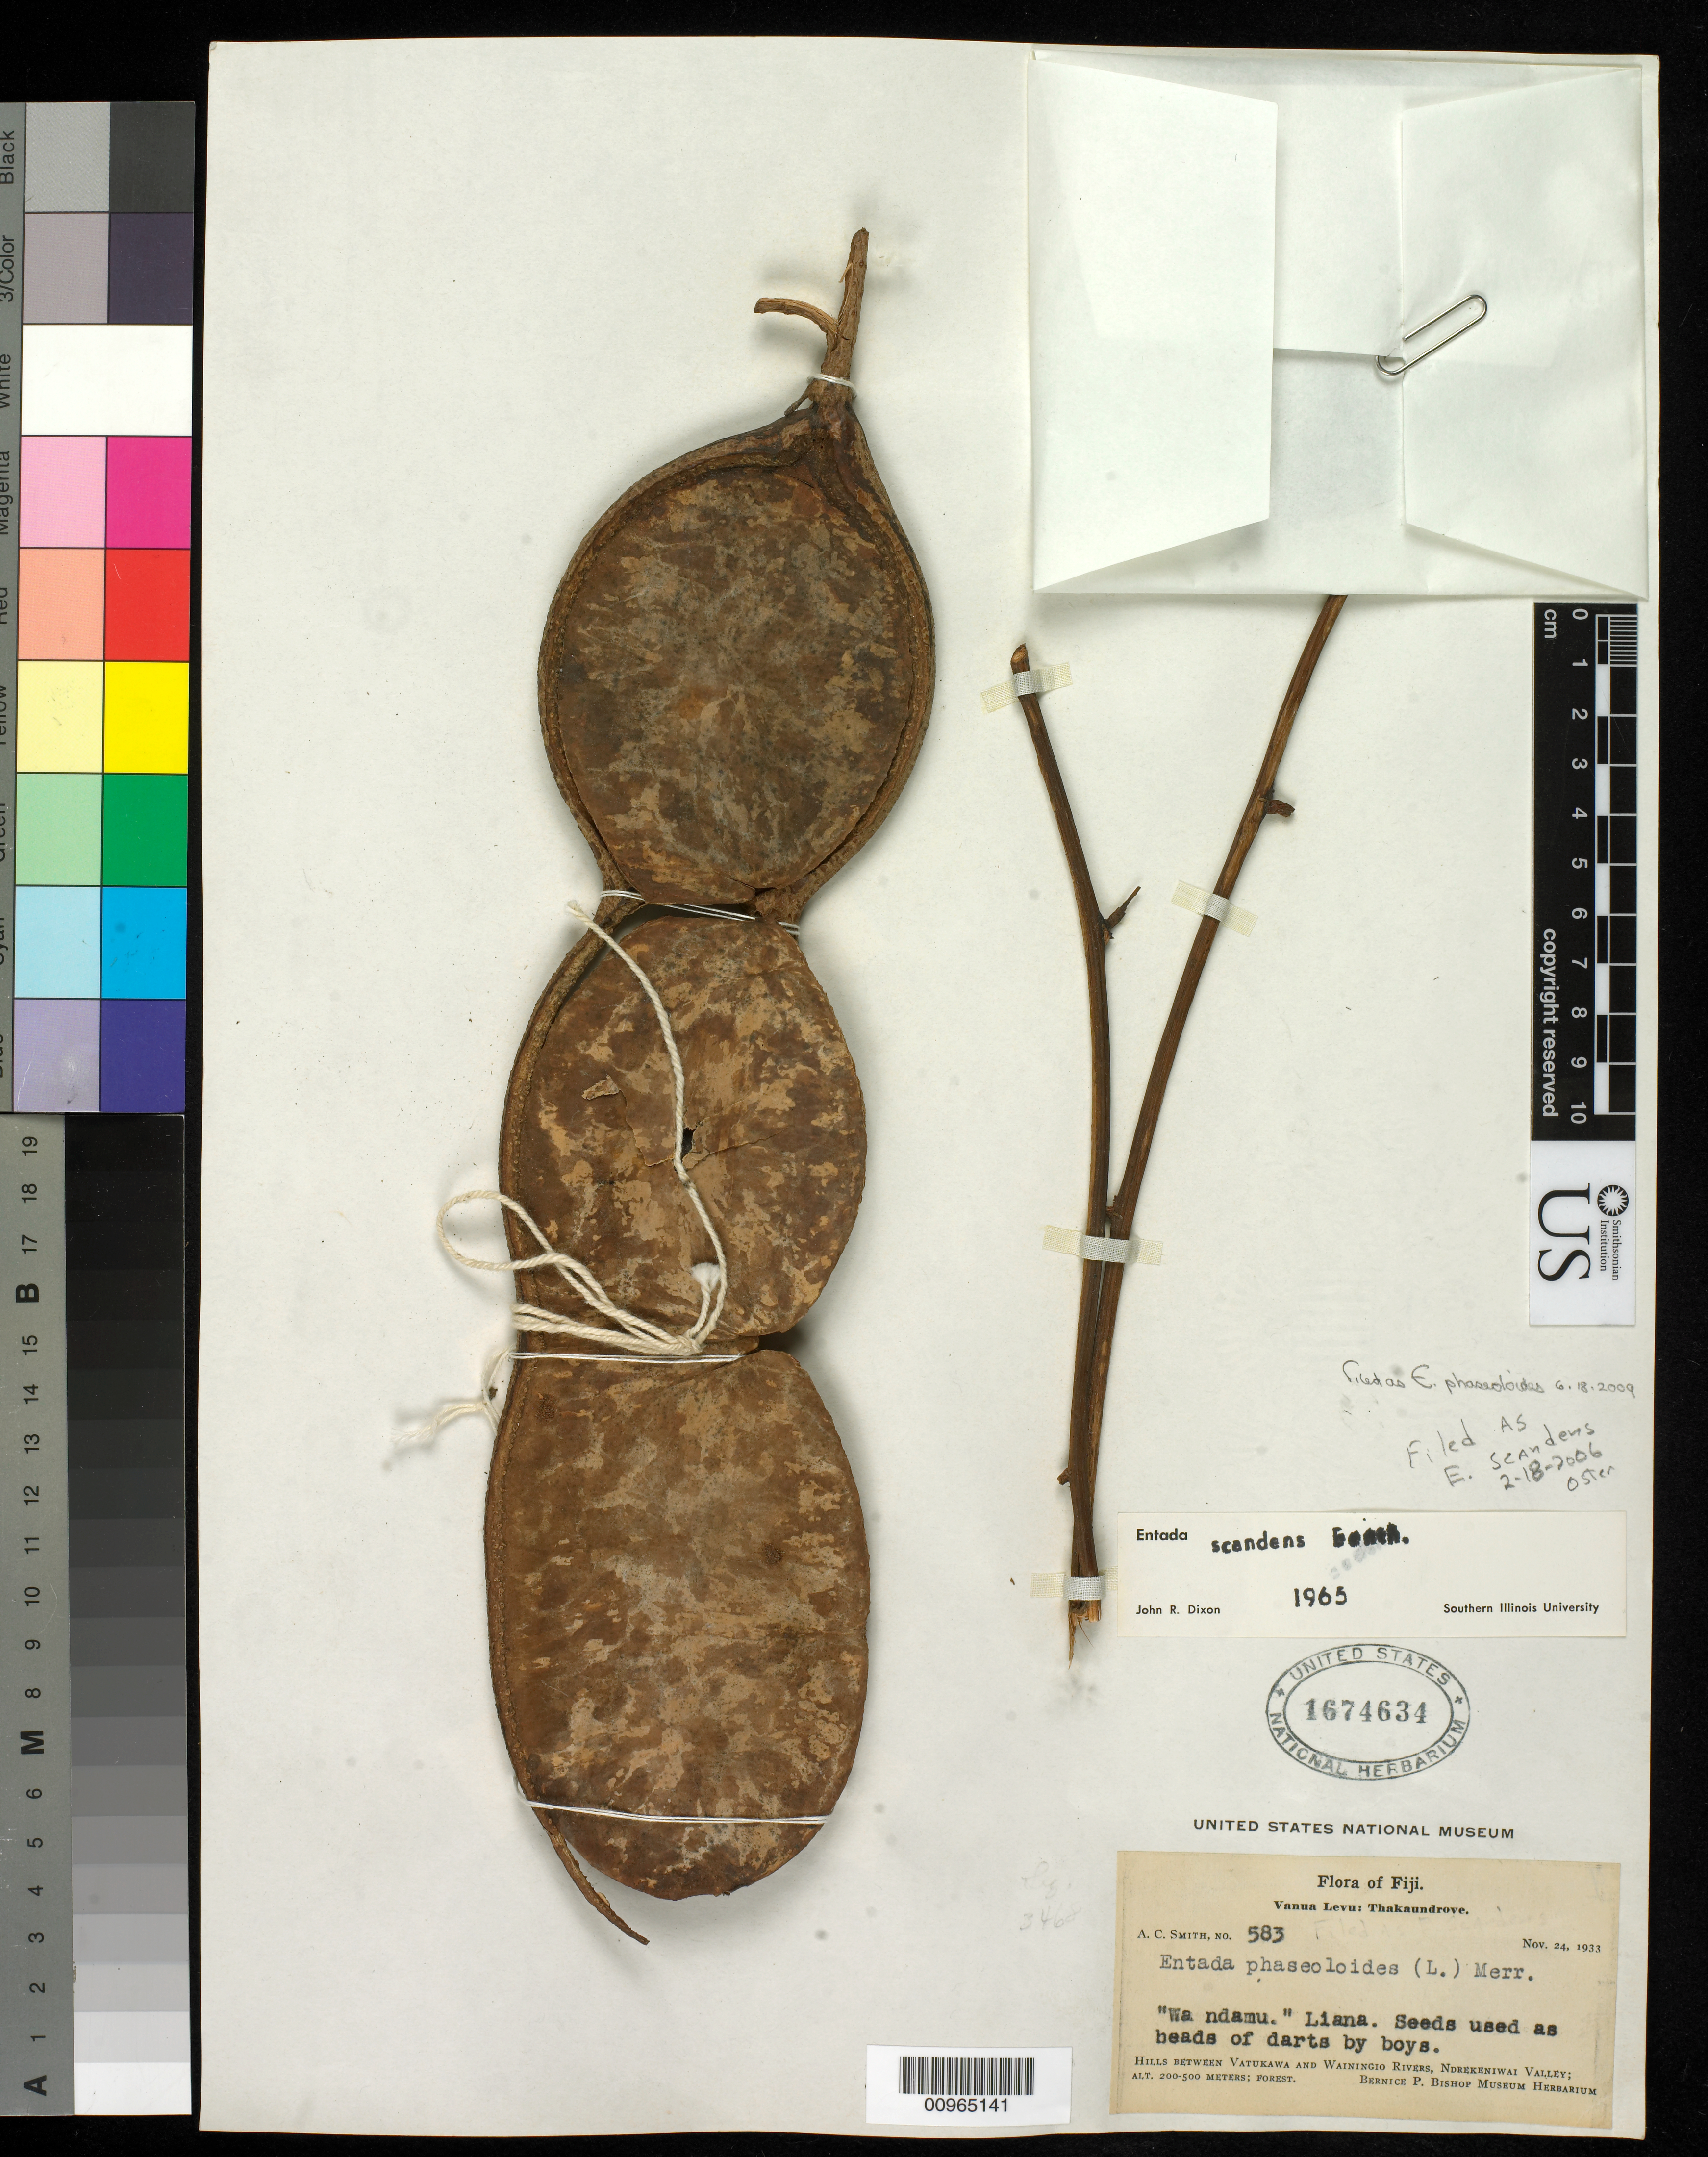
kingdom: Plantae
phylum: Tracheophyta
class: Magnoliopsida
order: Fabales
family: Fabaceae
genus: Entada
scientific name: Entada phaseoloides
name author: (L.) Merr.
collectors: C. A. Smith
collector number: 583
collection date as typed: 24 Nov 1933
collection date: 1933-11-24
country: Fiji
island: Vanua Levu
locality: Hills between Vatukawa and Wainingio Rivers, Ndrekeniwai valley.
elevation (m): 200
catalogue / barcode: US 1674634